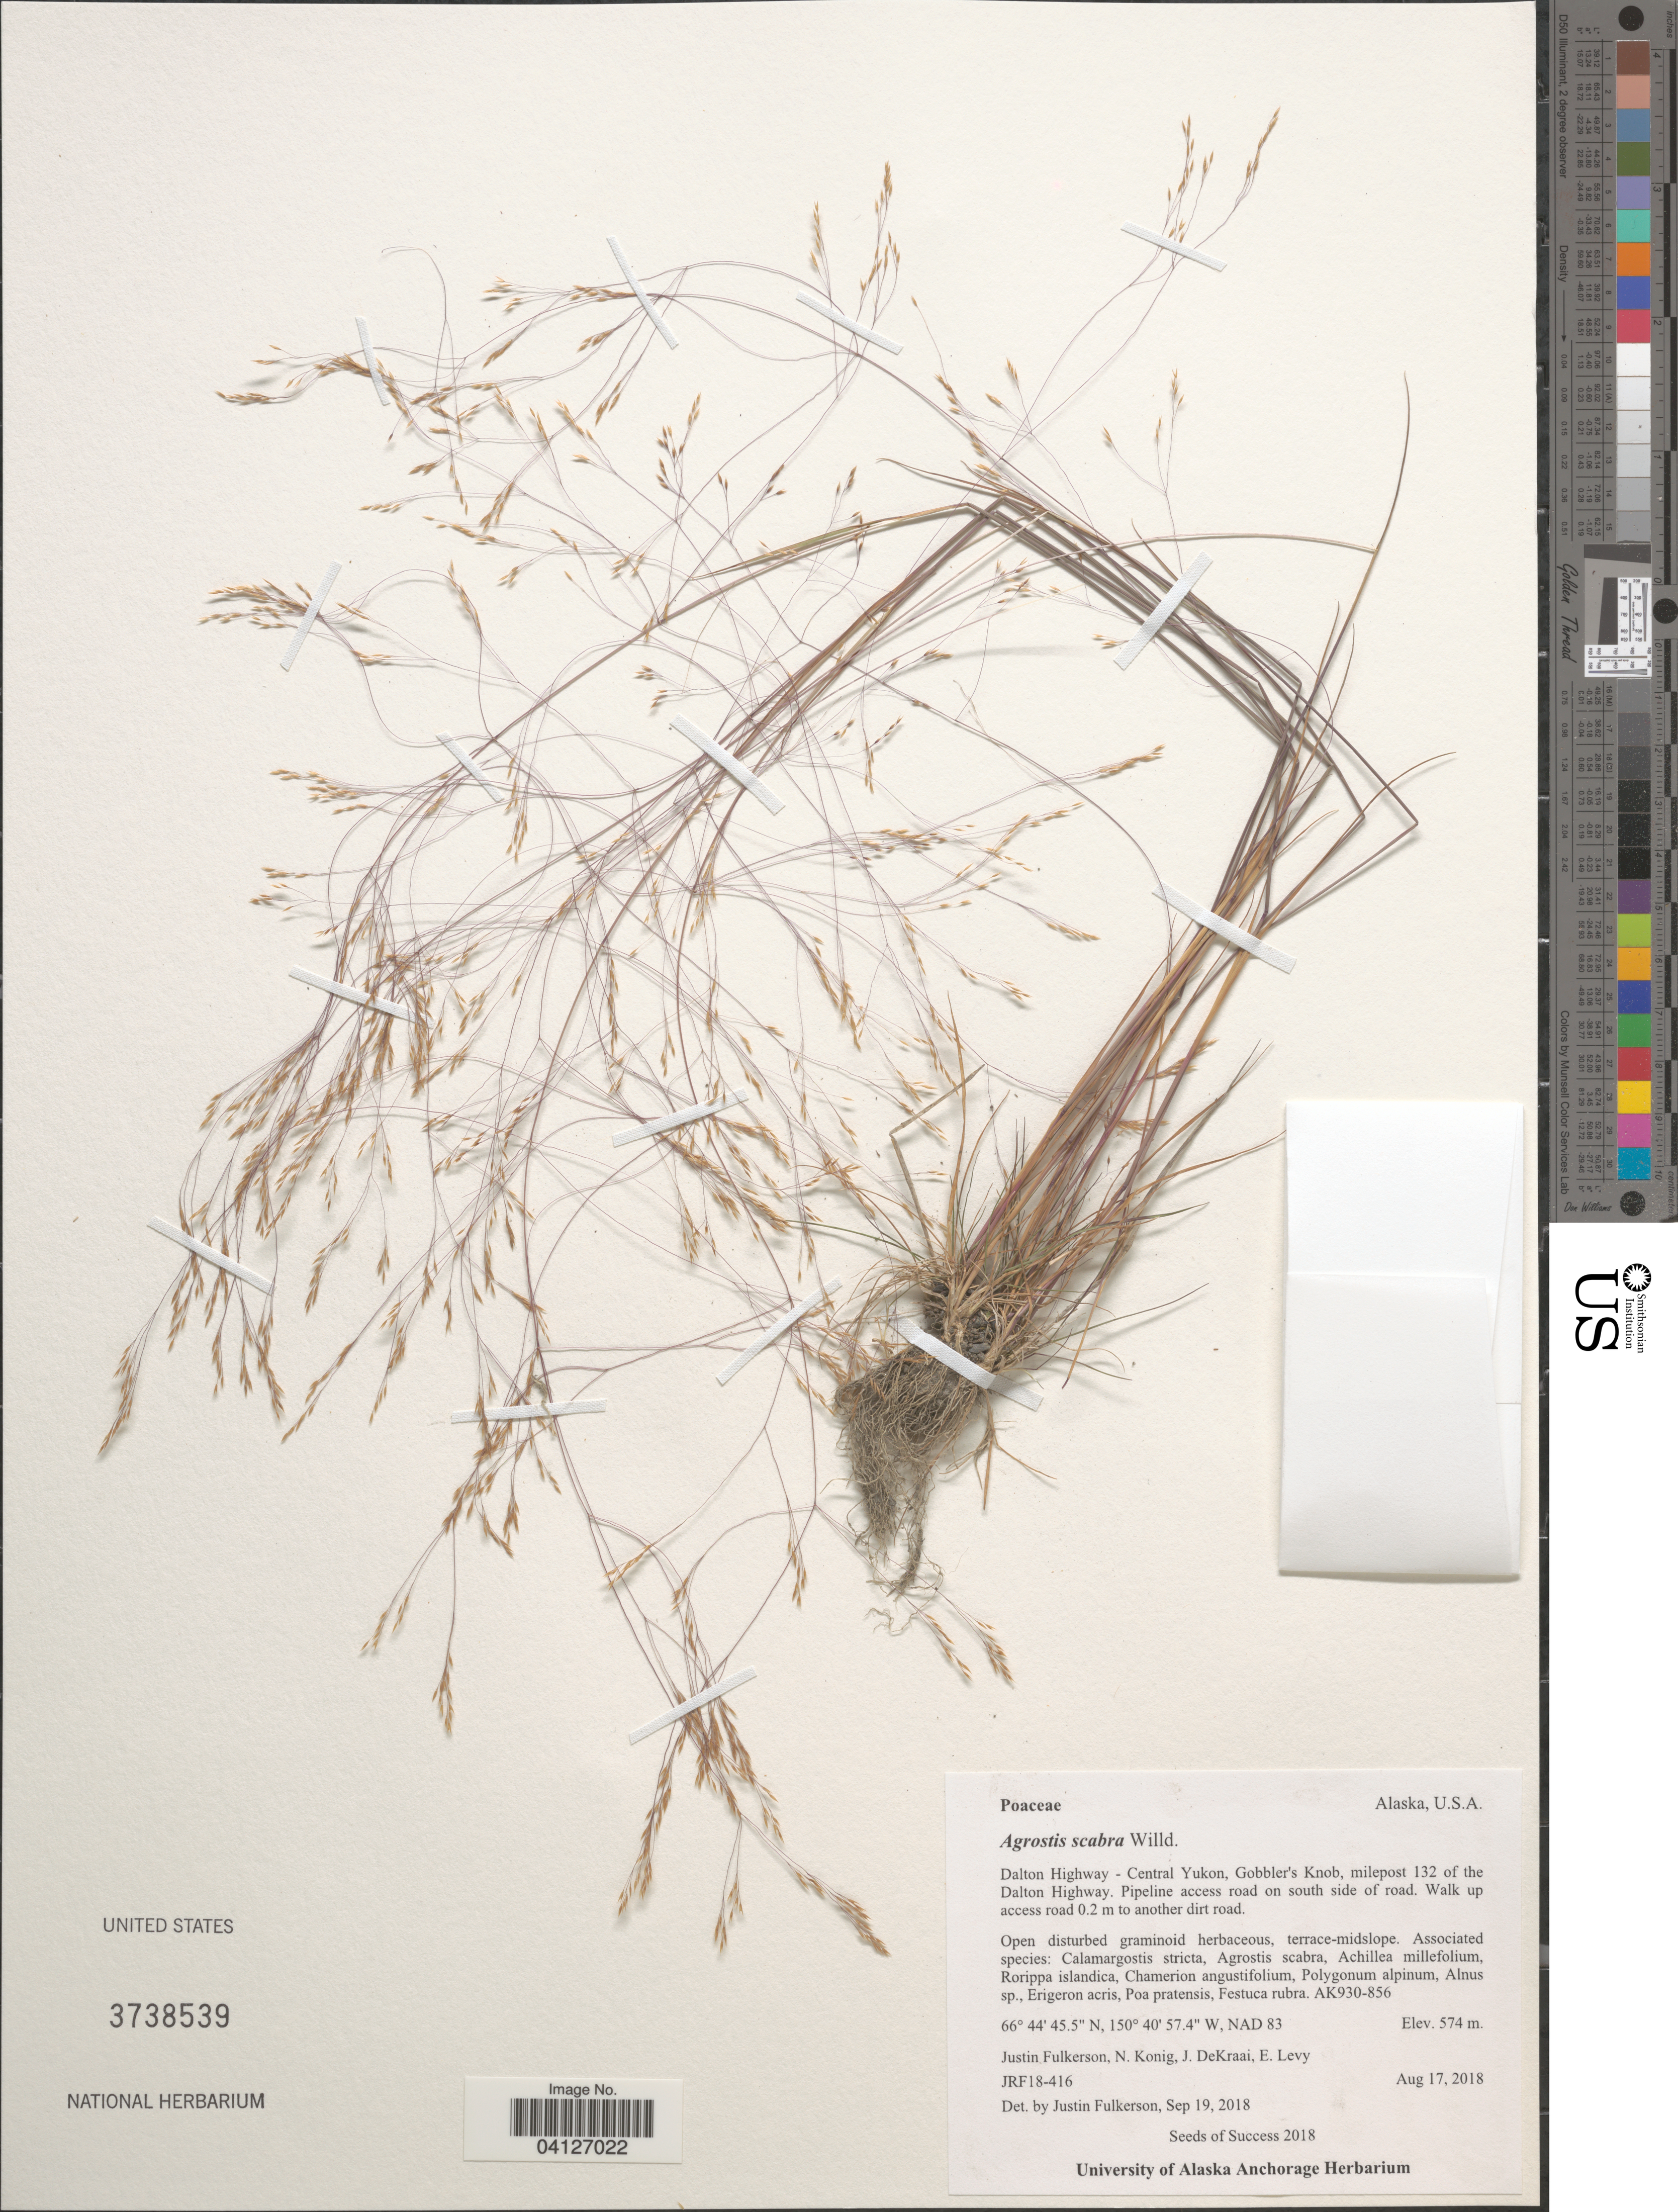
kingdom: Plantae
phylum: Tracheophyta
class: Liliopsida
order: Poales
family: Poaceae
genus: Agrostis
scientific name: Agrostis scabra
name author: Willd.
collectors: J. Fulkerson, N. Konig, J. DeKraai & E. Levy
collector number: JRF18-416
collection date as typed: Transcribed d/m/y: 17/8/2018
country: United States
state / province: Alaska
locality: Dalton Highway - Central Yukon, Gobbler's Knob, milepost 132 of the Dalton Highway. Pipeline access road on south side of road. Walk up access road 0.2 m to another dirt road. NAD 83.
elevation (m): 574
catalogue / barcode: US 3738539